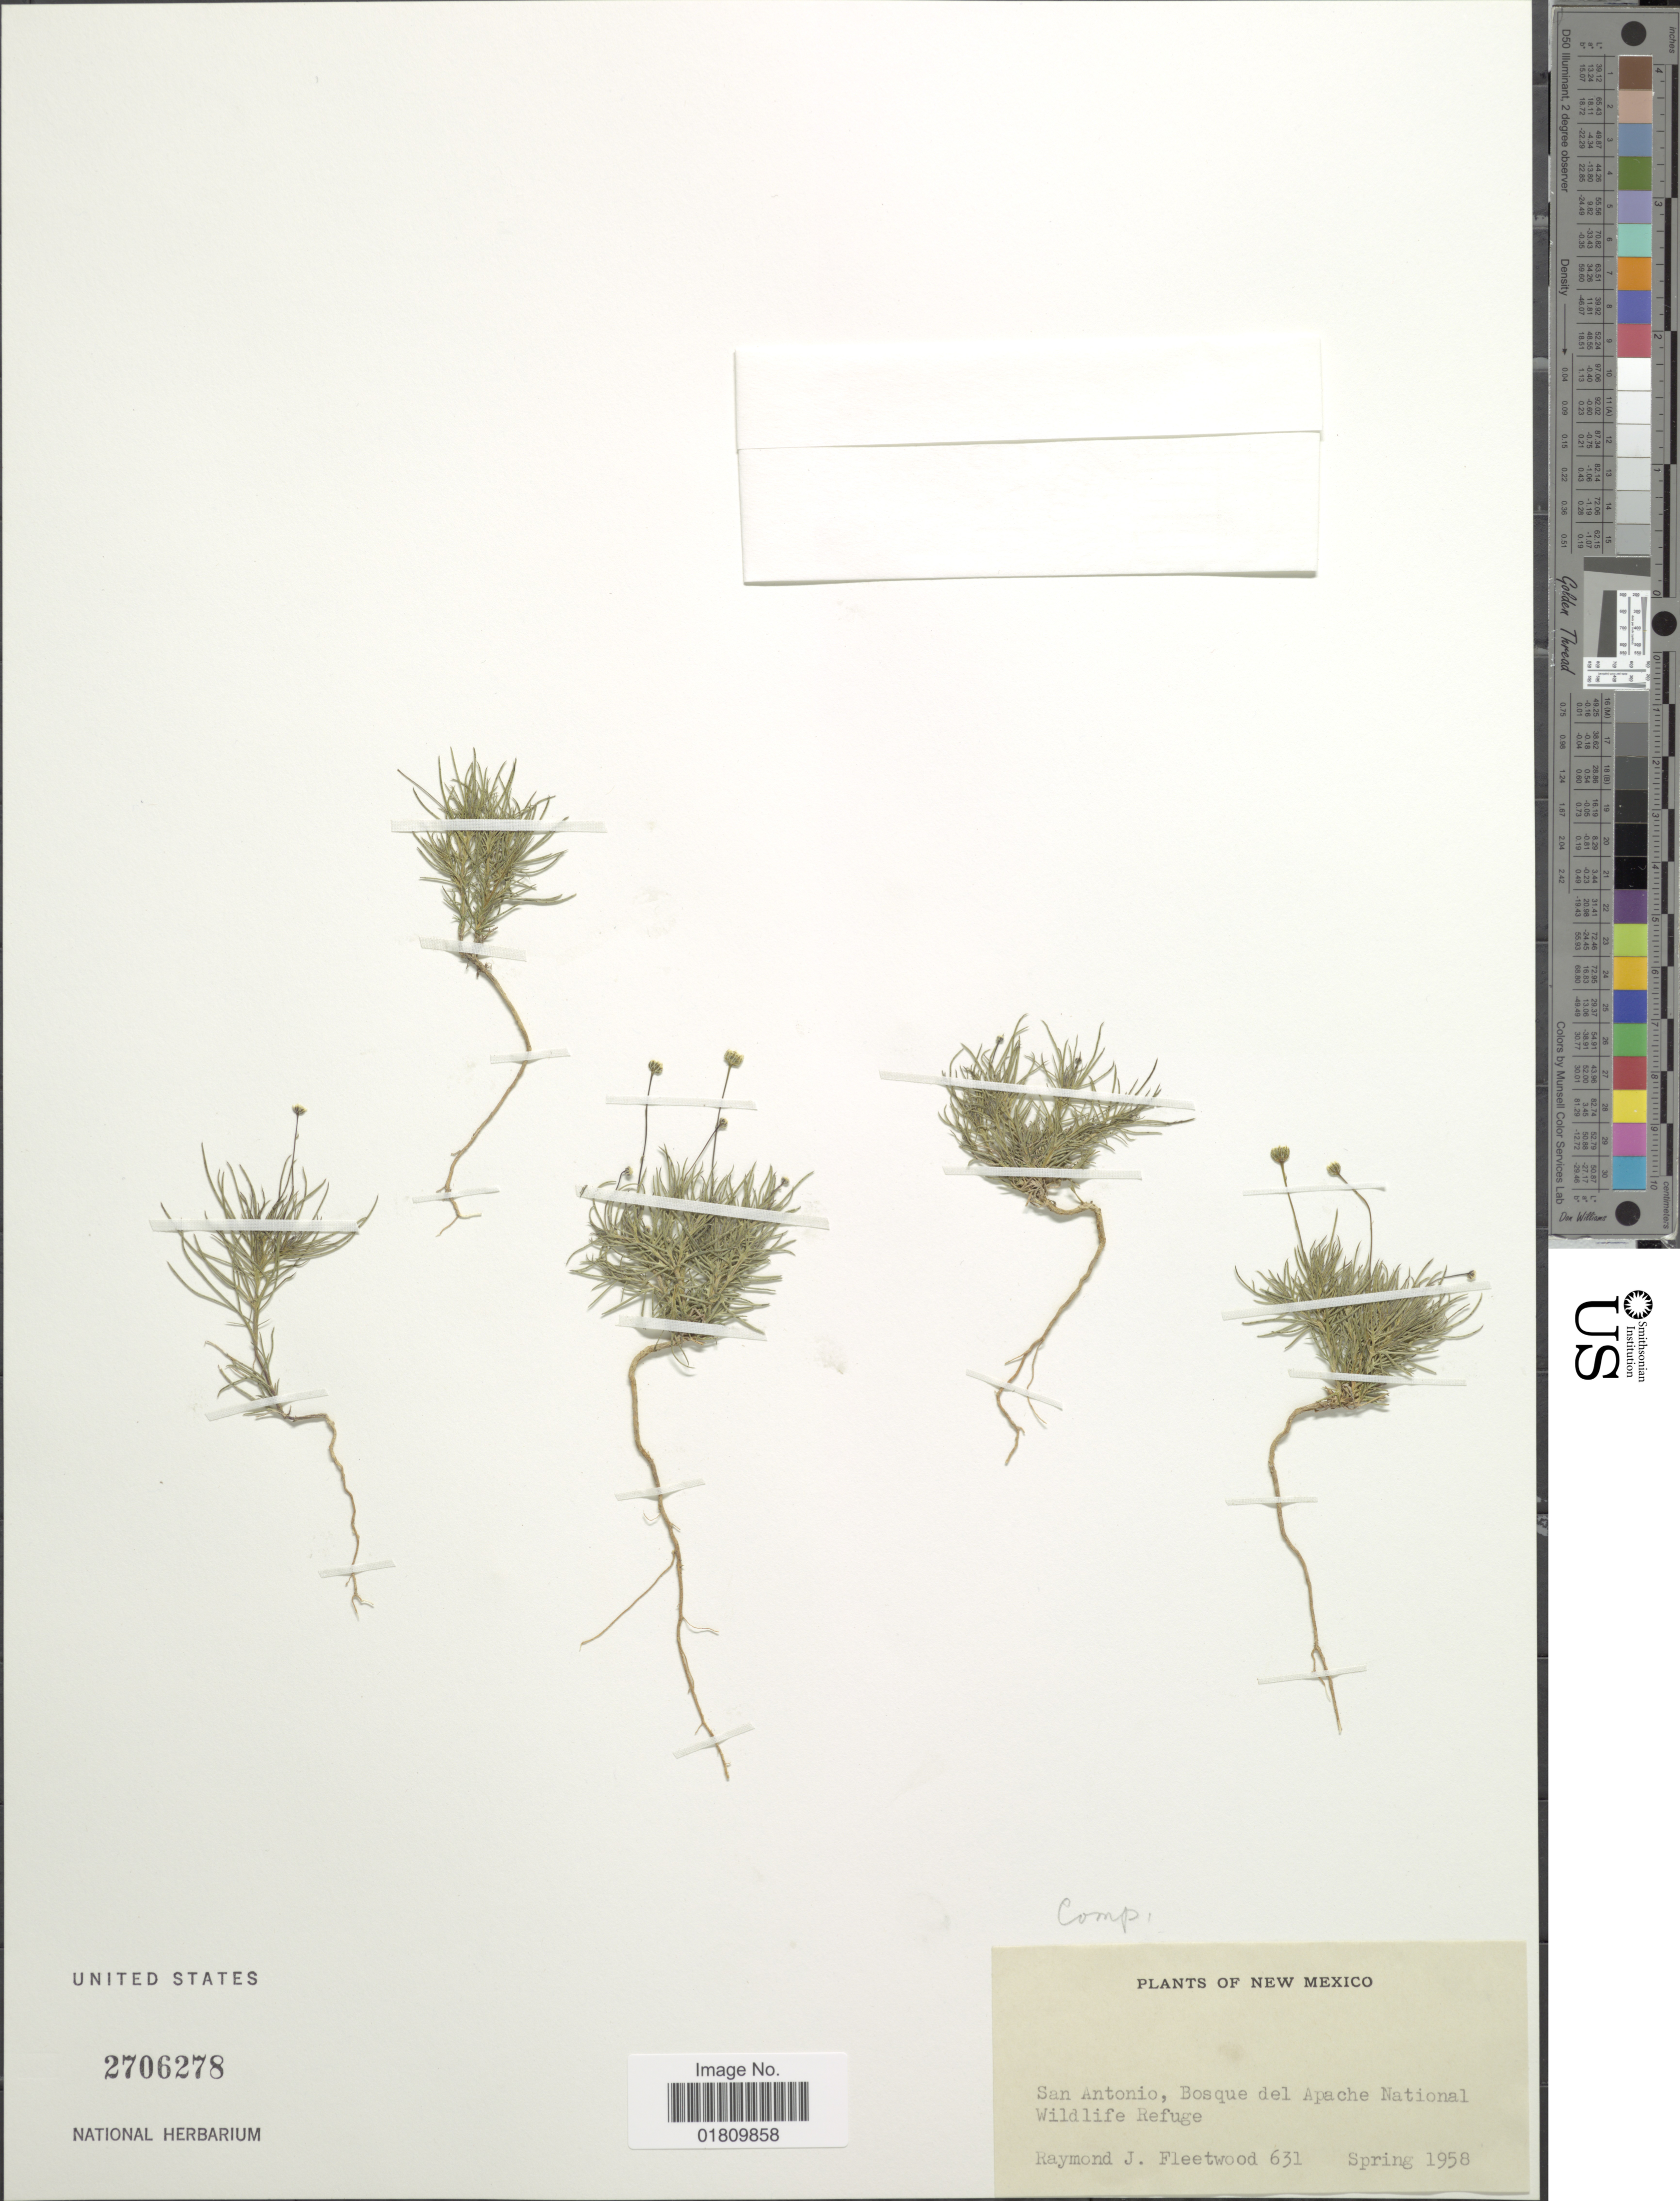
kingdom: Plantae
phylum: Tracheophyta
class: Magnoliopsida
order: Asterales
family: Asteraceae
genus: Thymophylla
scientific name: Thymophylla pentachaeta var. belenidium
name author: (DC.) Strother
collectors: R. J. Fleetwood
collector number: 631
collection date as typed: Spring 1958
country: United States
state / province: New Mexico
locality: San Antonio, Bosque del Apache National Wildlife Refuge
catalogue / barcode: US 2706278